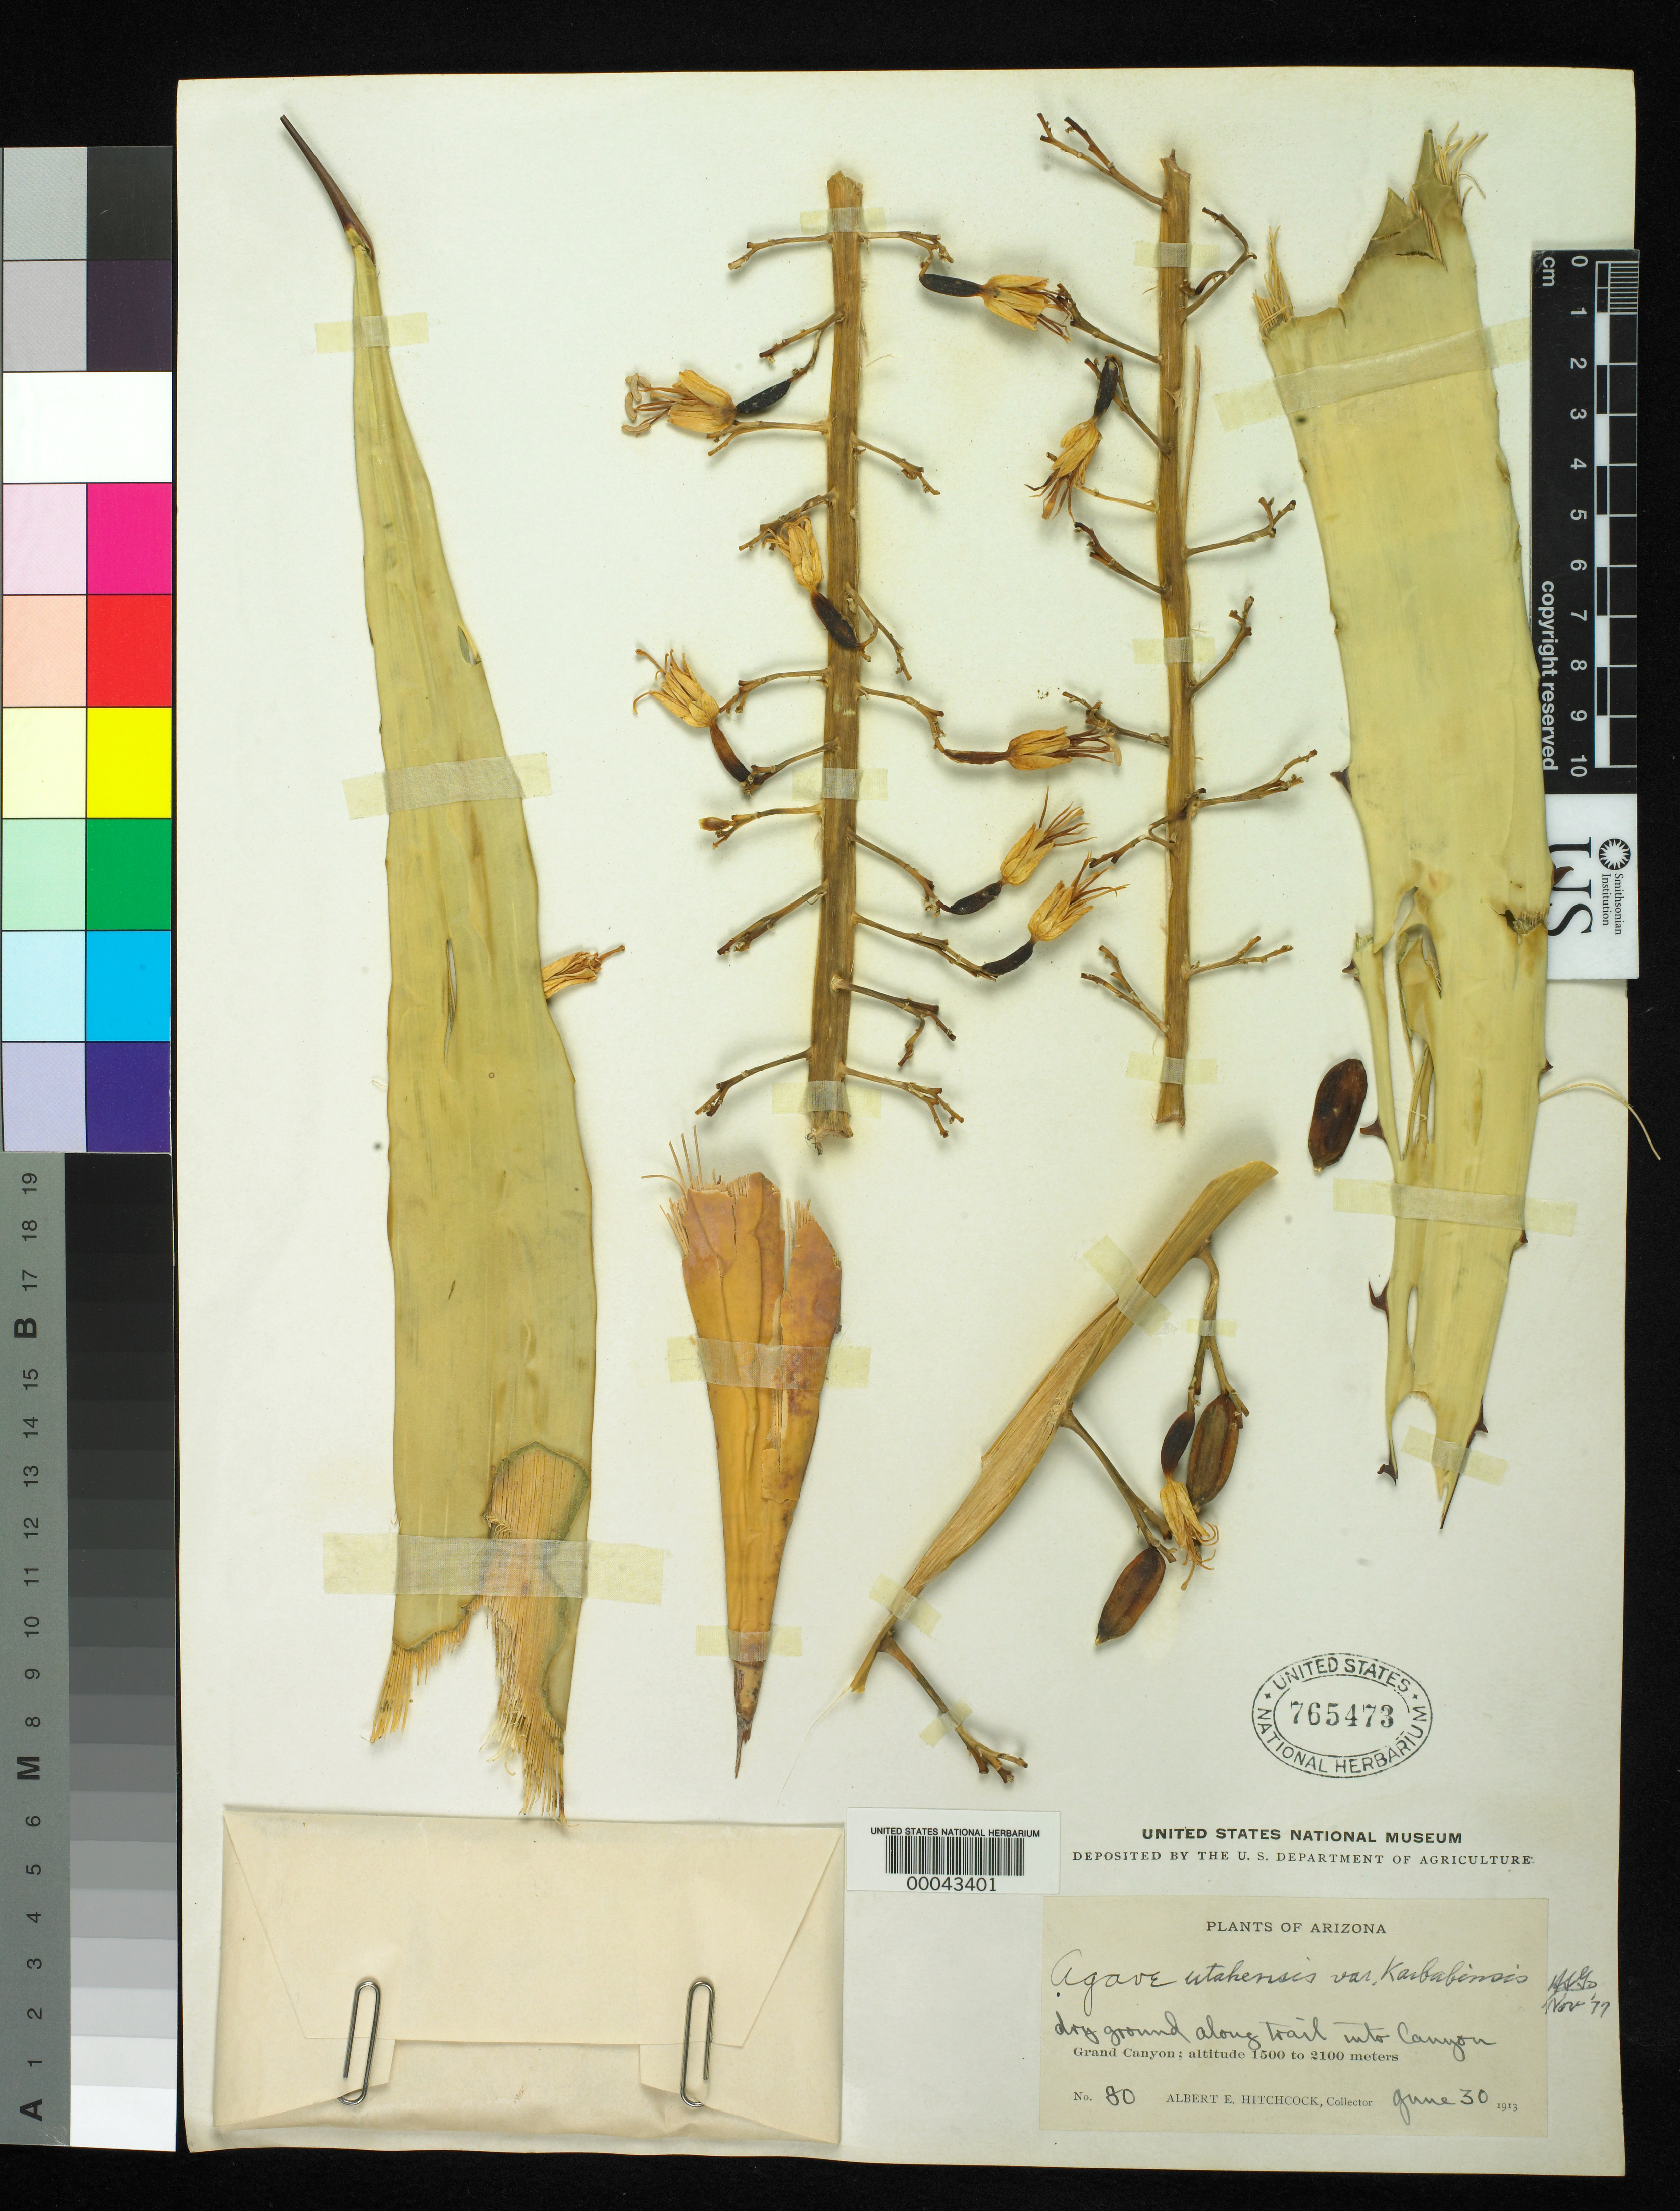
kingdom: Plantae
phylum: Tracheophyta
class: Liliopsida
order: Asparagales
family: Asparagaceae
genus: Agave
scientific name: Agave utahensis var. kaibabensis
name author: (McKelvey) Breitung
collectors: A. S. Hitchcock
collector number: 80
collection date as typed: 30 Jun 1913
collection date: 1913-06-30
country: United States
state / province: Arizona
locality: Grand canyon; trail into canyon.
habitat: Dry ground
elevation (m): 1500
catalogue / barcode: US 765473